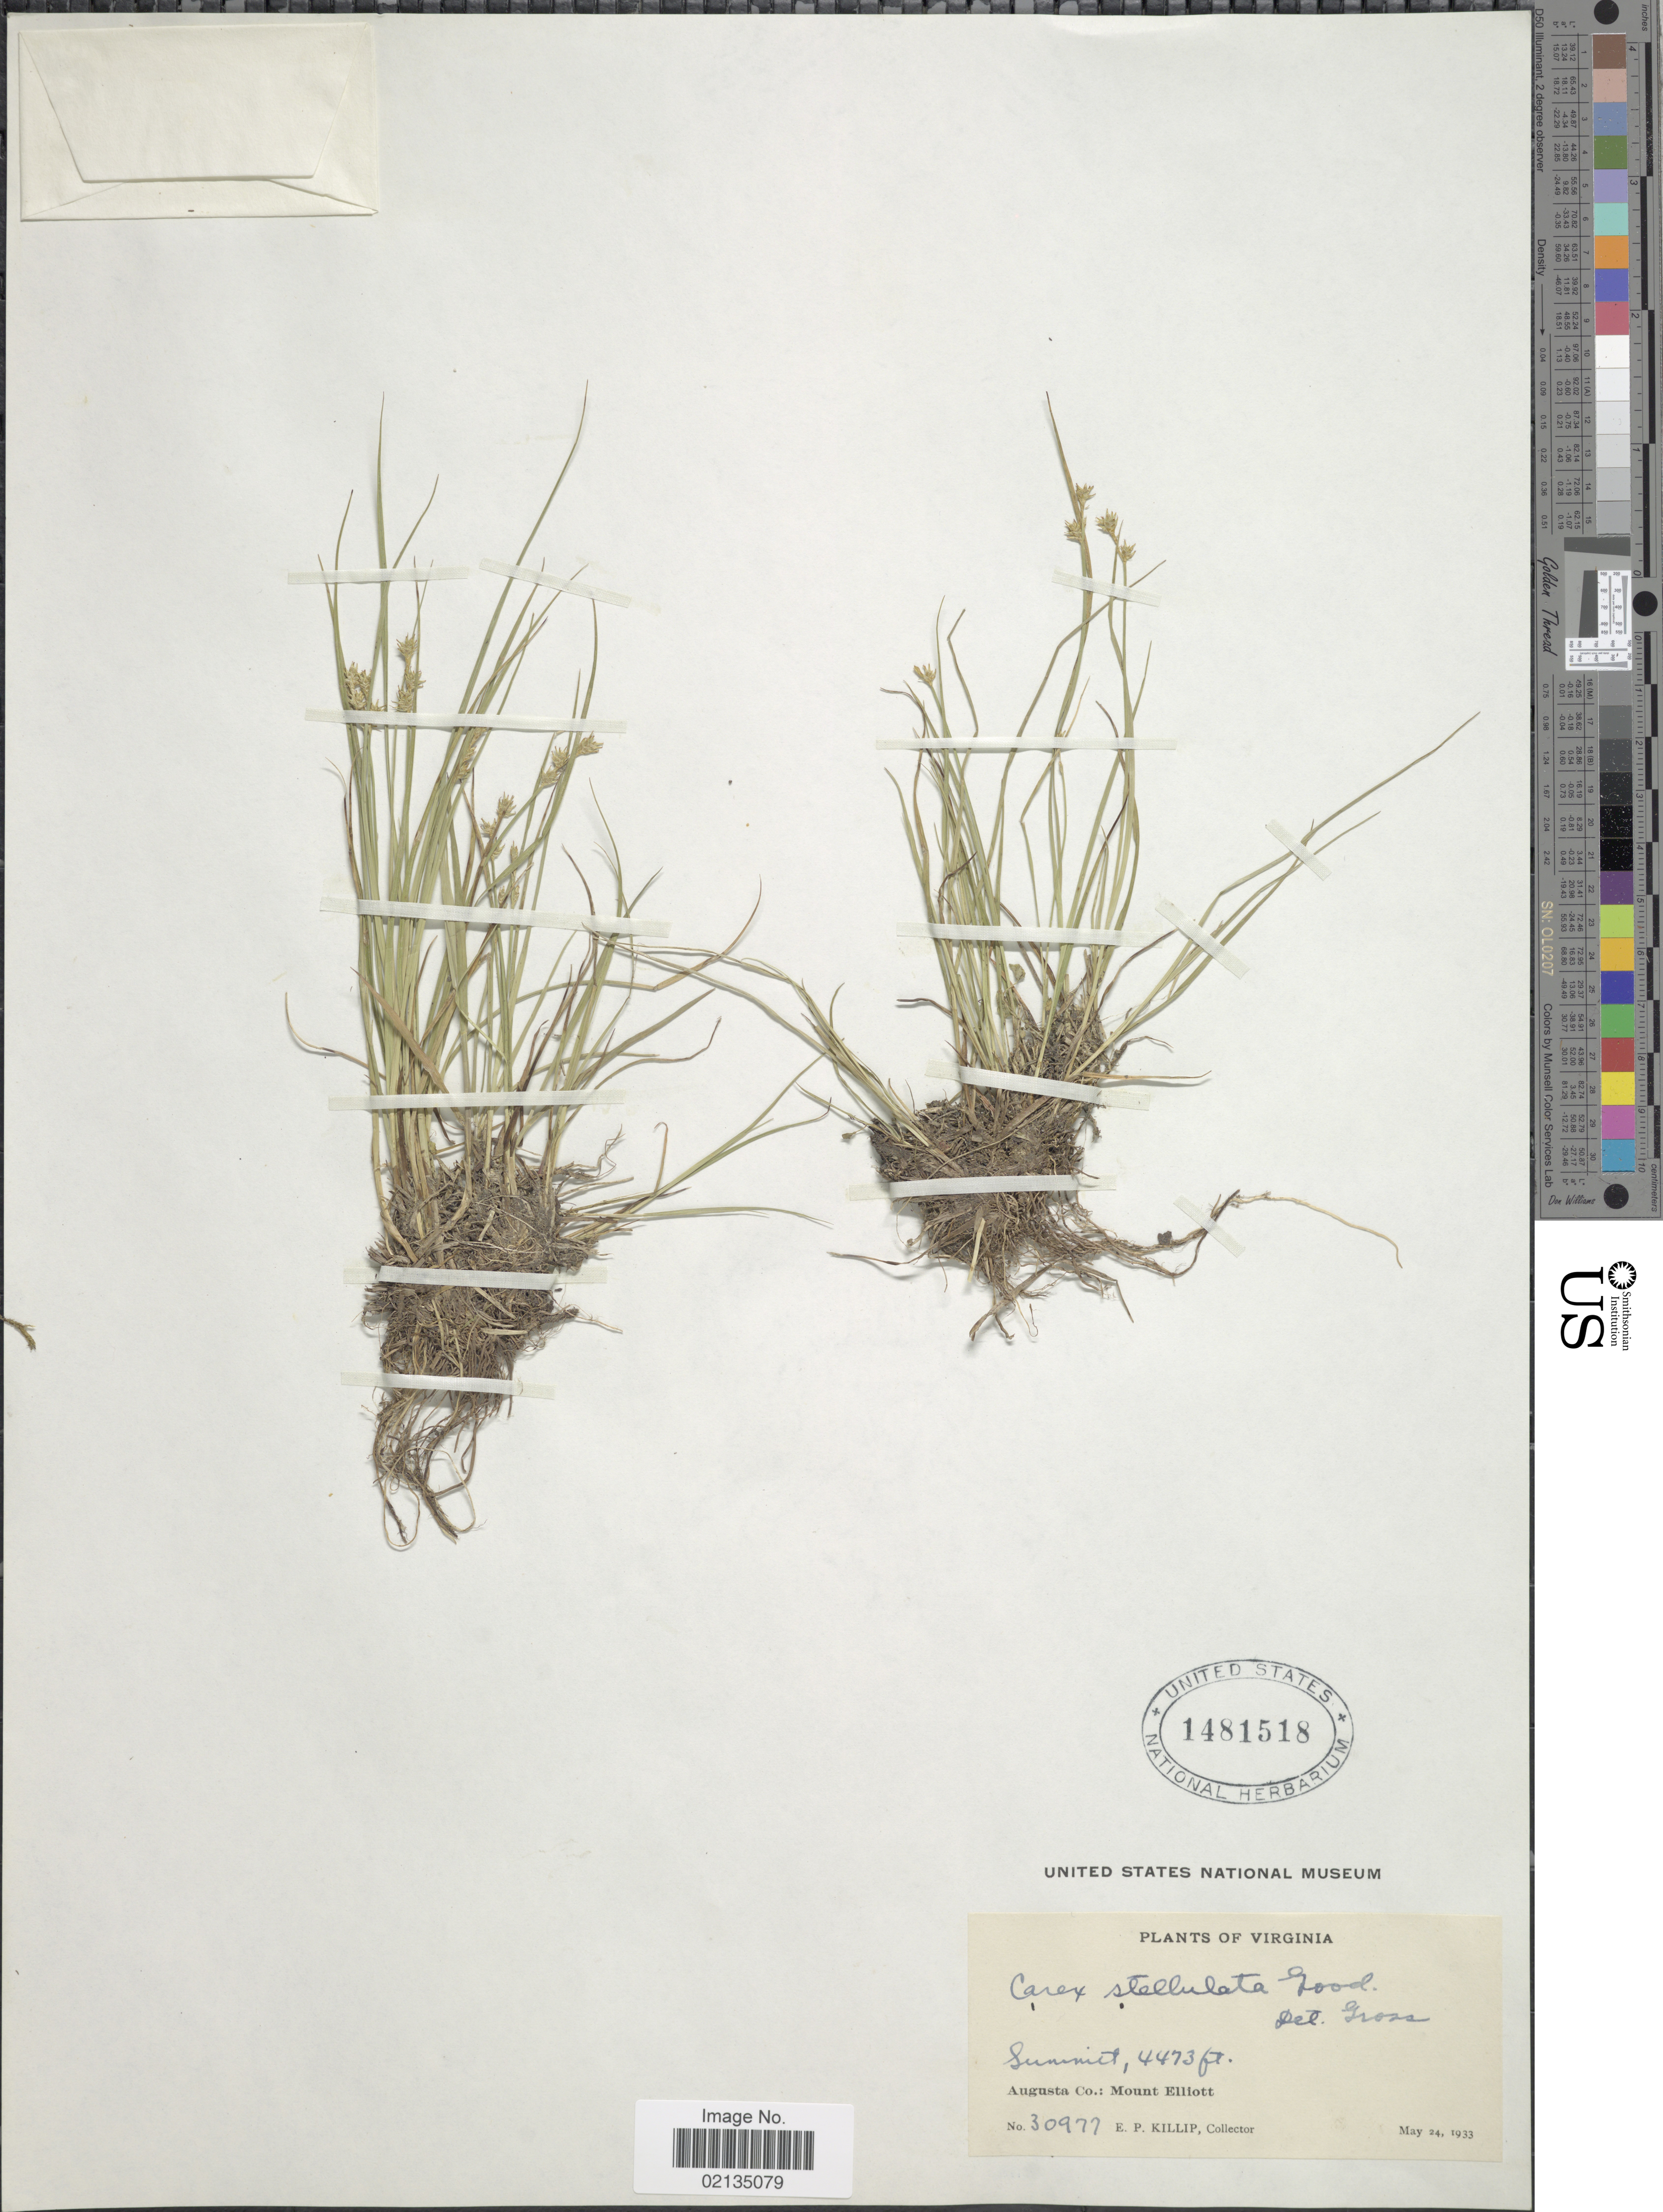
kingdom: Plantae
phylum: Tracheophyta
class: Liliopsida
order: Poales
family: Cyperaceae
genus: Carex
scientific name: Carex echinata subsp. echinata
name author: Murray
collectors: E. P. Killip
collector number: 30977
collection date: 1933-05-24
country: United States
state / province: Virginia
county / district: Augusta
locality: Virginia, Summit, Augusta Co.: Mount Elliott.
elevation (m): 1363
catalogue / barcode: US 1481518